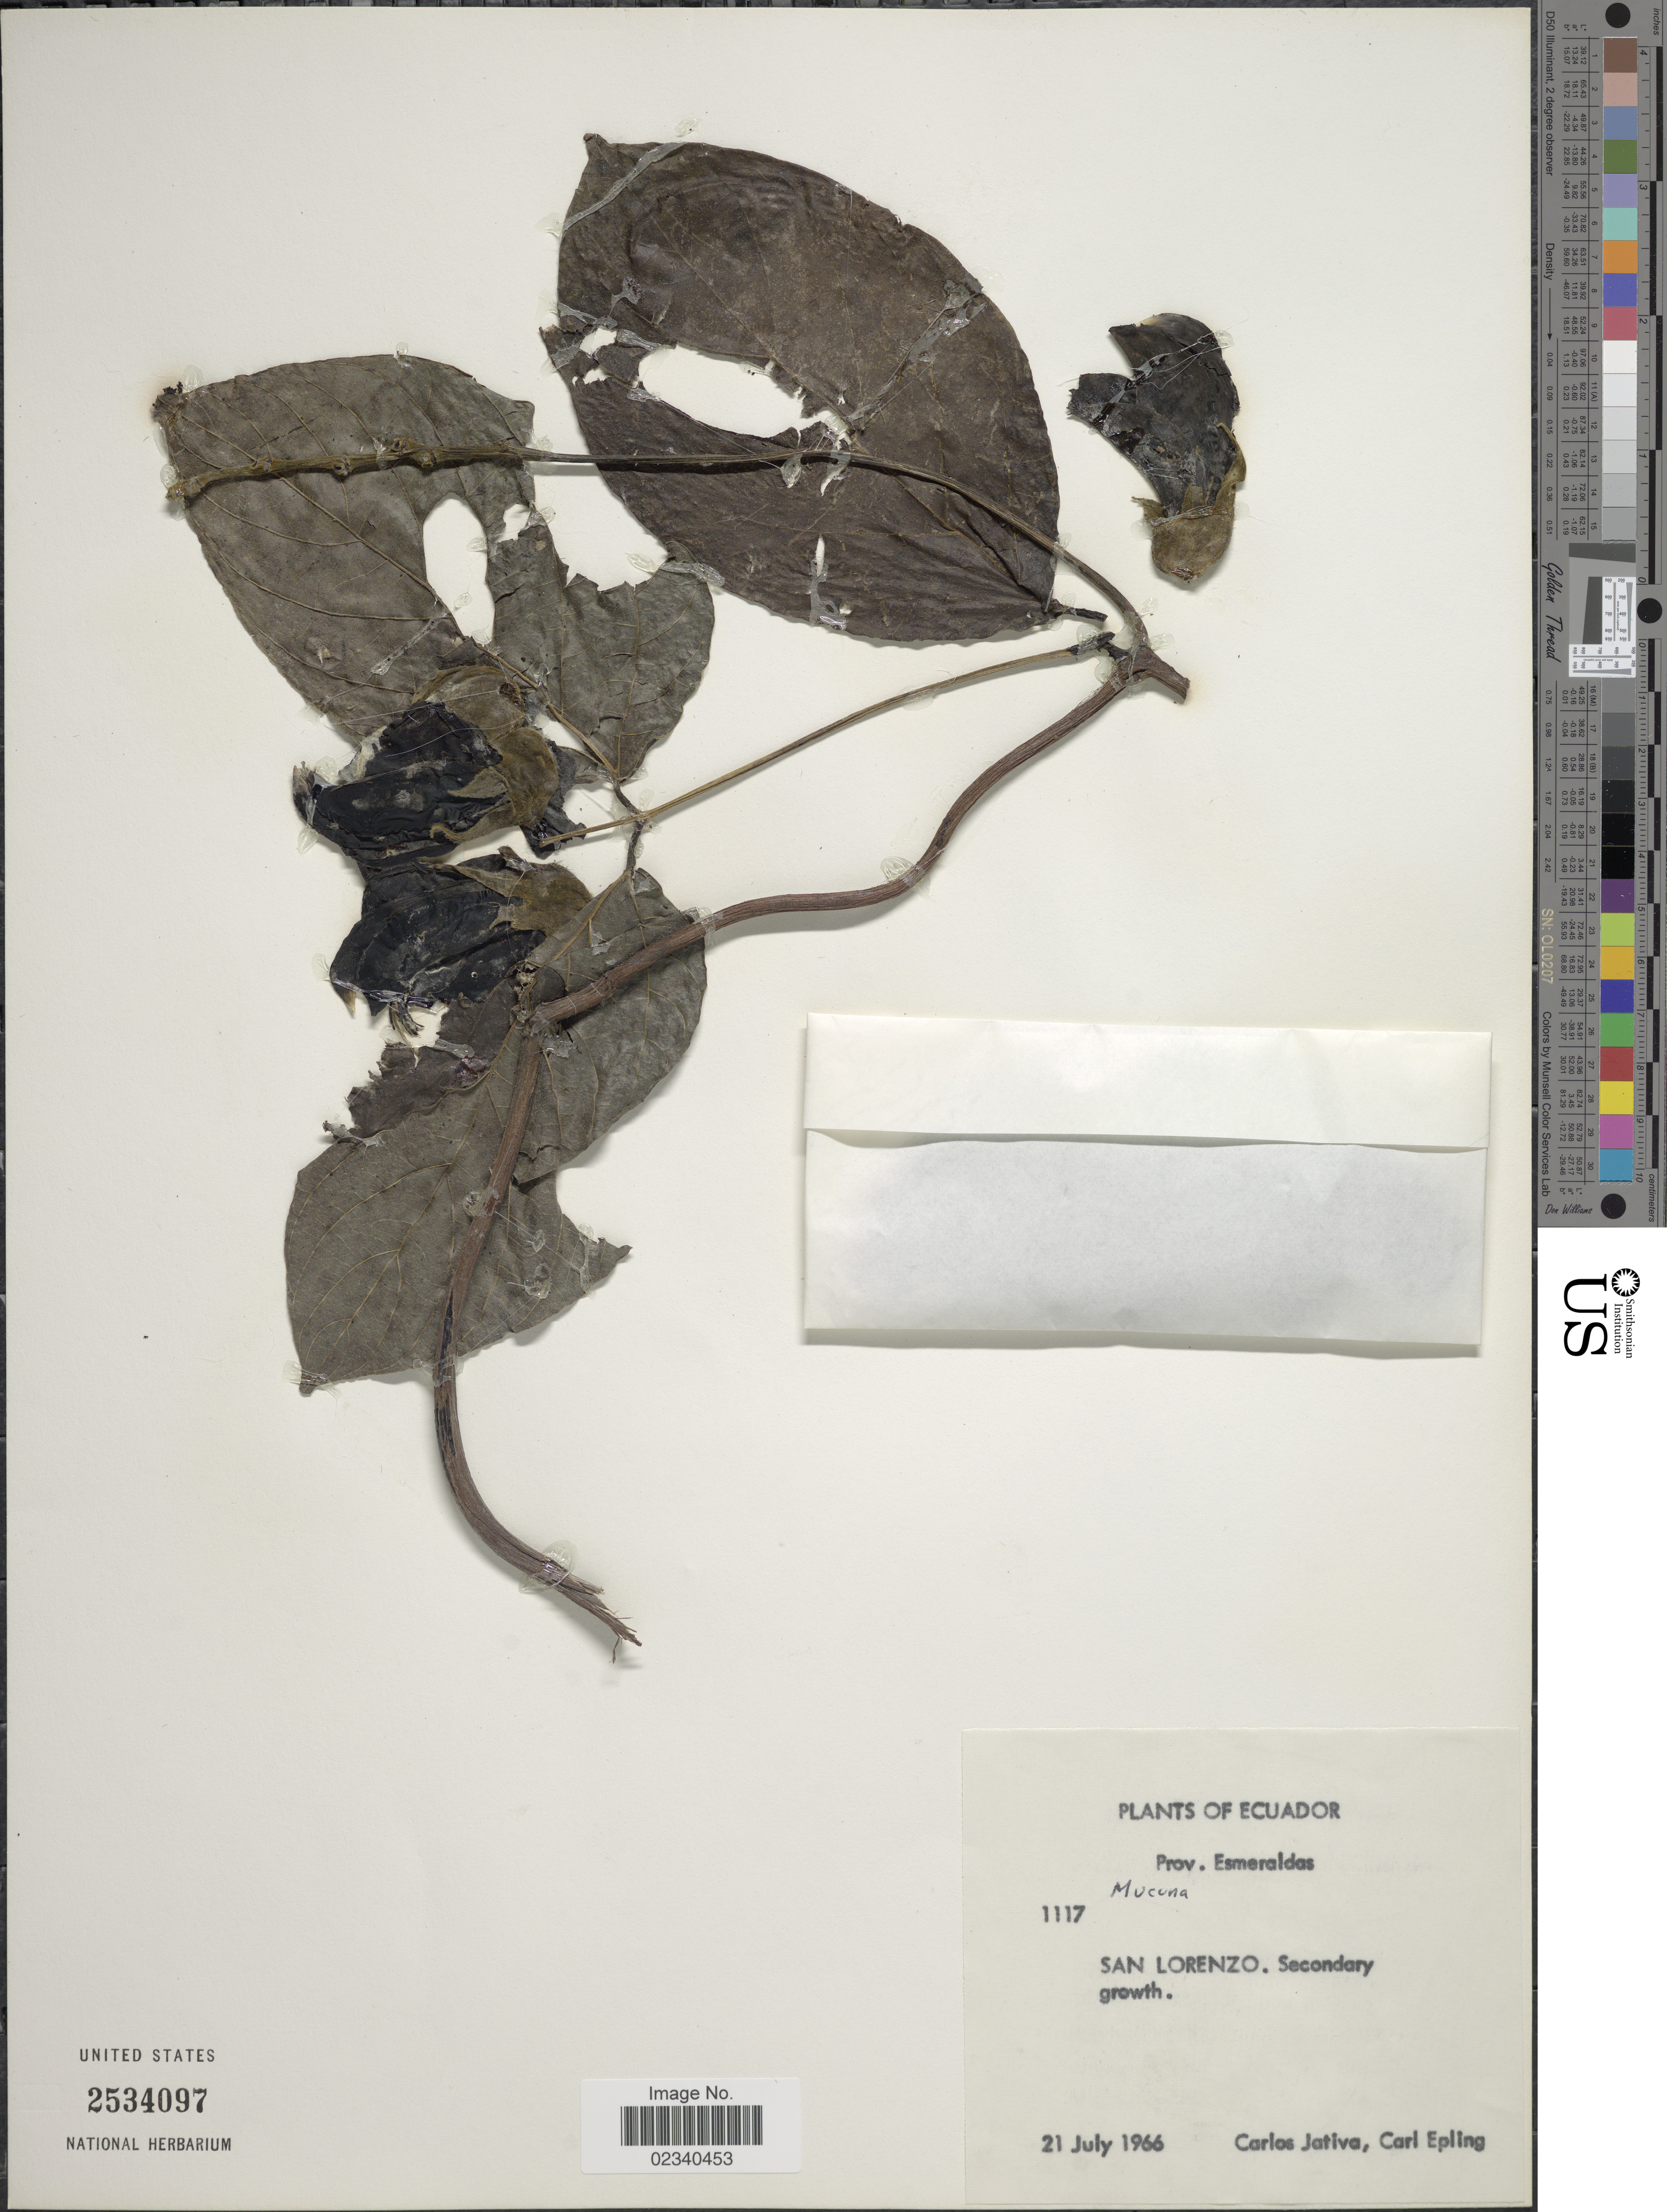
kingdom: Plantae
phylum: Tracheophyta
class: Magnoliopsida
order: Fabales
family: Fabaceae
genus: Mucuna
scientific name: Mucuna sp.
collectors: C. D. Játiva & C. C. Epling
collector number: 1117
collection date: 1966-07-21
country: Ecuador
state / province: Esmeraldas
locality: Prov. Esmeraldas. San Lorenzo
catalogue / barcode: US 2534097